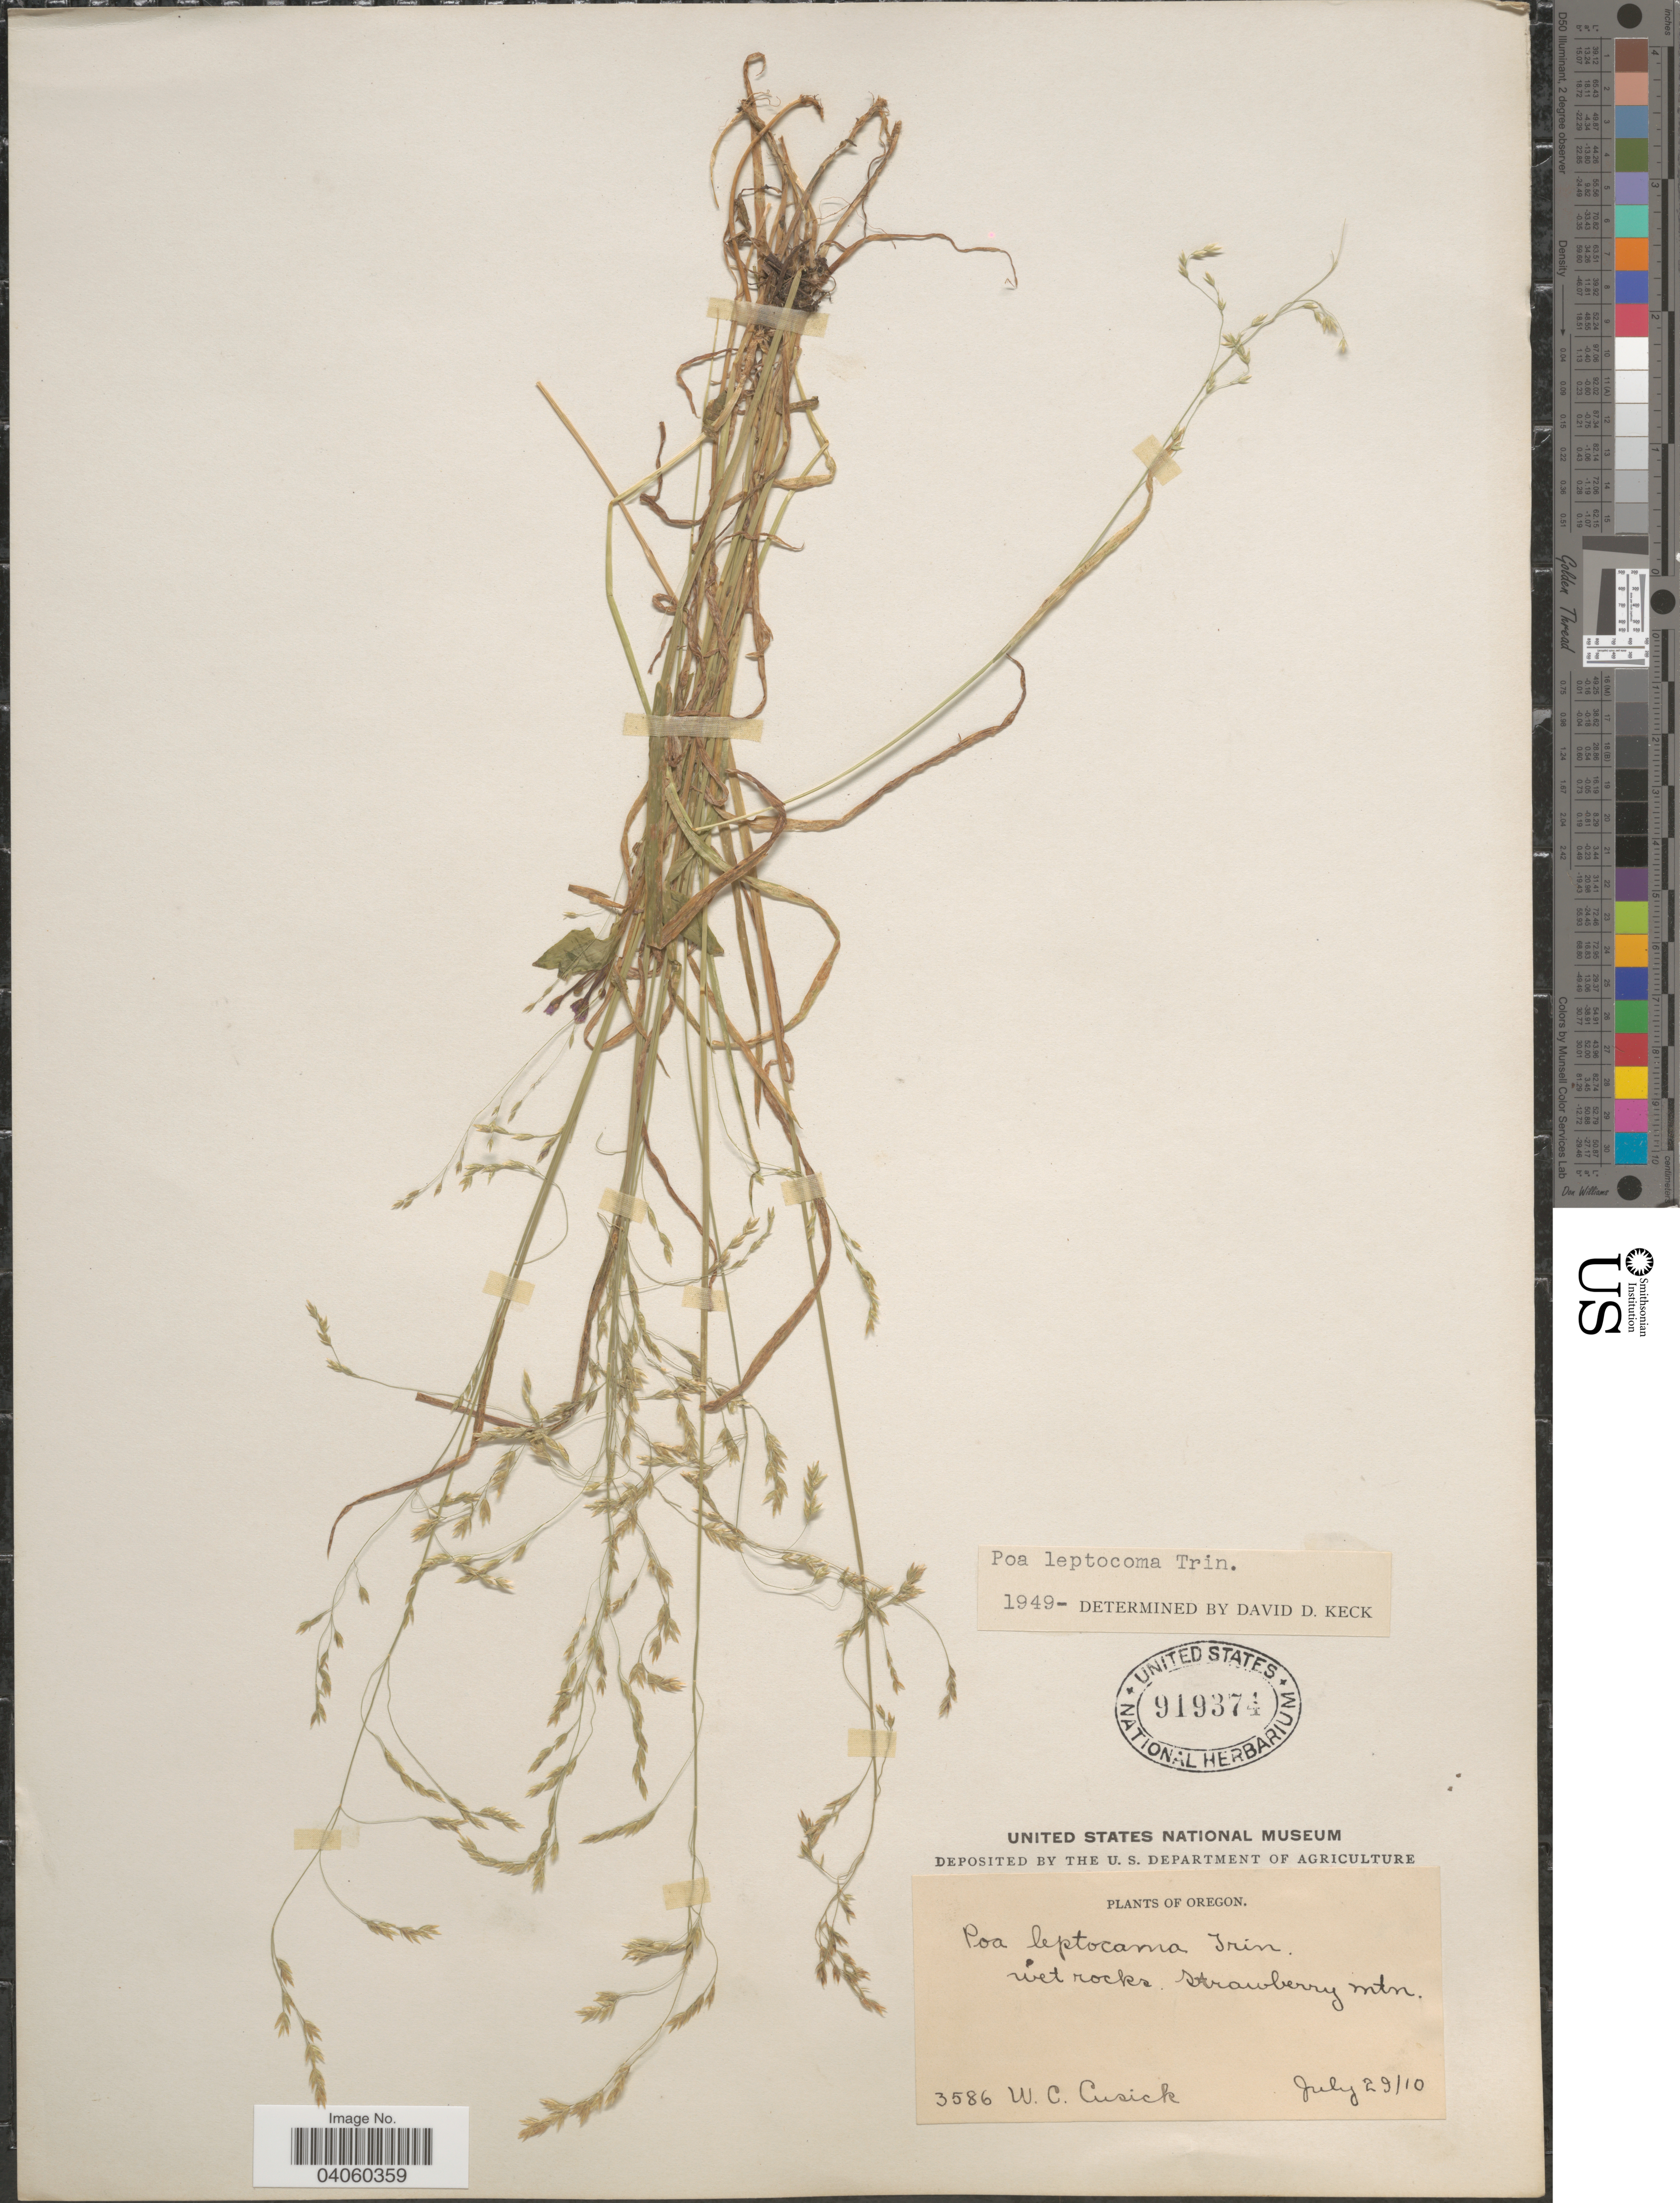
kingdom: Plantae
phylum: Tracheophyta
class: Liliopsida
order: Poales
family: Poaceae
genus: Poa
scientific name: Poa leptocoma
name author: Trin.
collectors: W. C. Cusick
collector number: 3586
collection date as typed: Transcribed d/m/y: 29/7/10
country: United States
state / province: Oregon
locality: Strawberry Mtn.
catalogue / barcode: US 919374